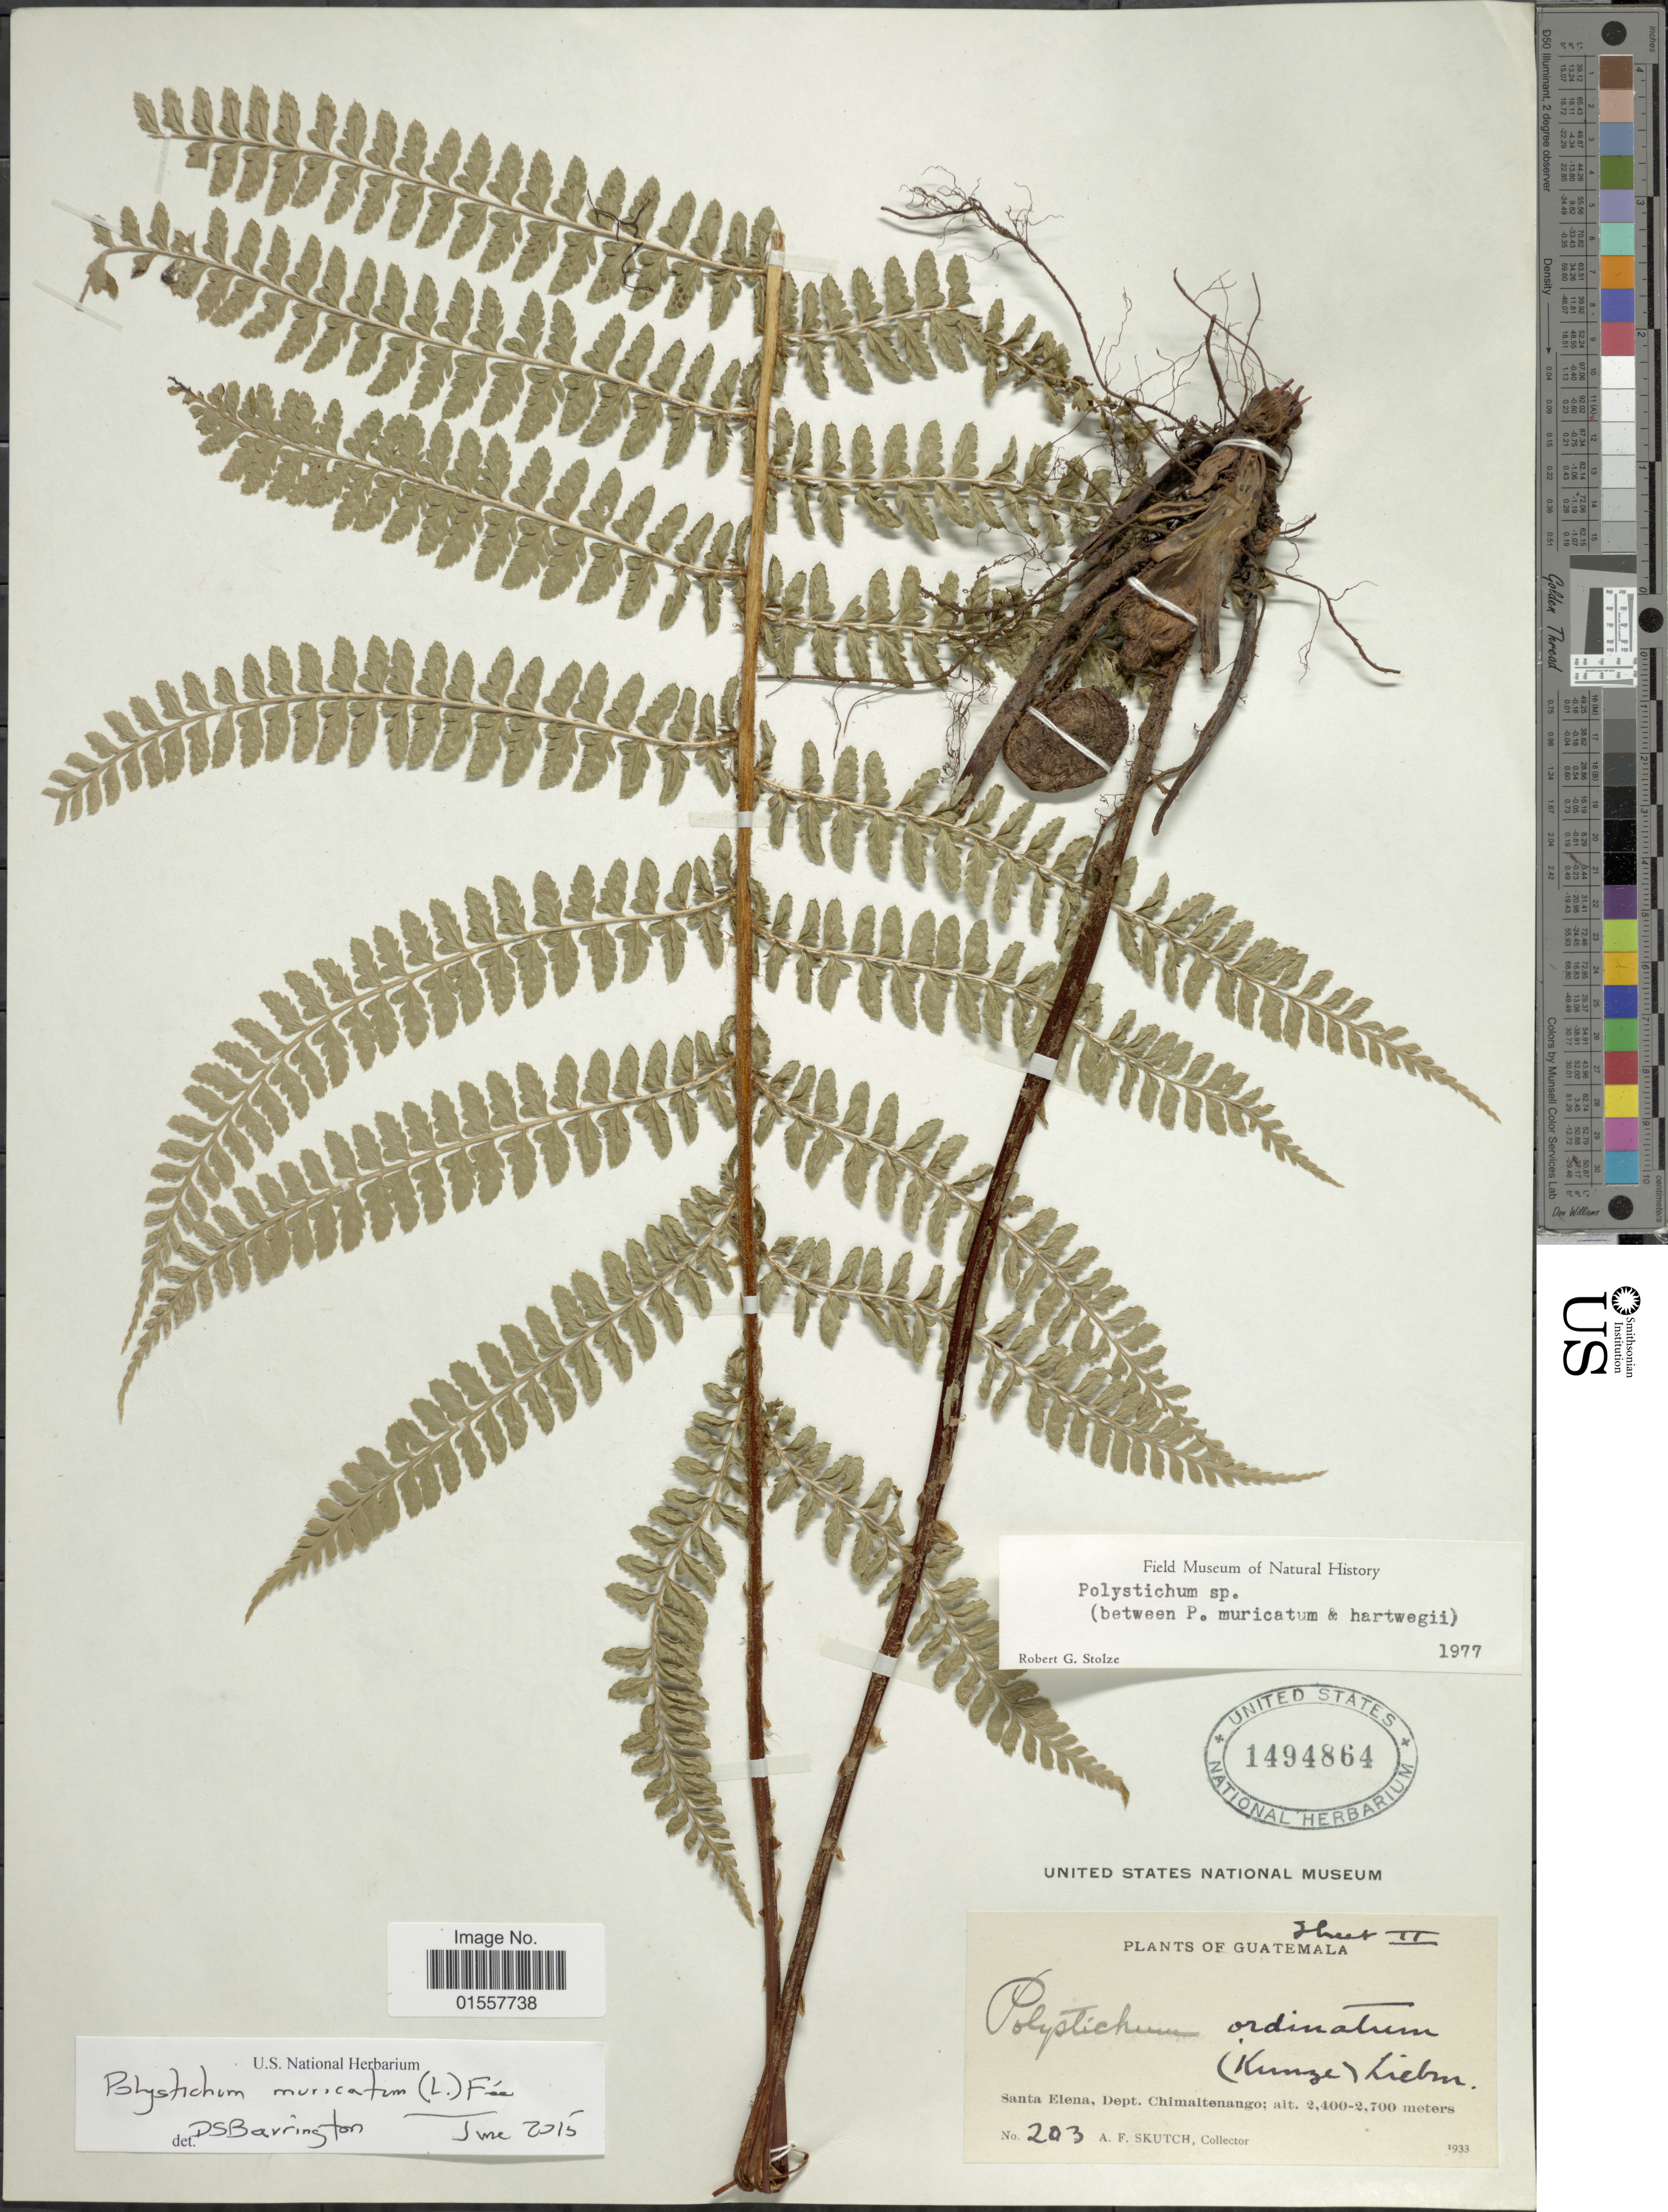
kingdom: Plantae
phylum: Tracheophyta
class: Polypodiopsida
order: Polypodiales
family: Dryopteridaceae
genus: Polystichum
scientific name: Polystichum muricatum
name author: (L.) Fée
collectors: A. F. Skutch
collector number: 203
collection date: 1933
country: Guatemala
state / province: Chimaltenango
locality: Santa Elena, Dept. Chimaltenango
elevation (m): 2400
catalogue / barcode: US 1494864